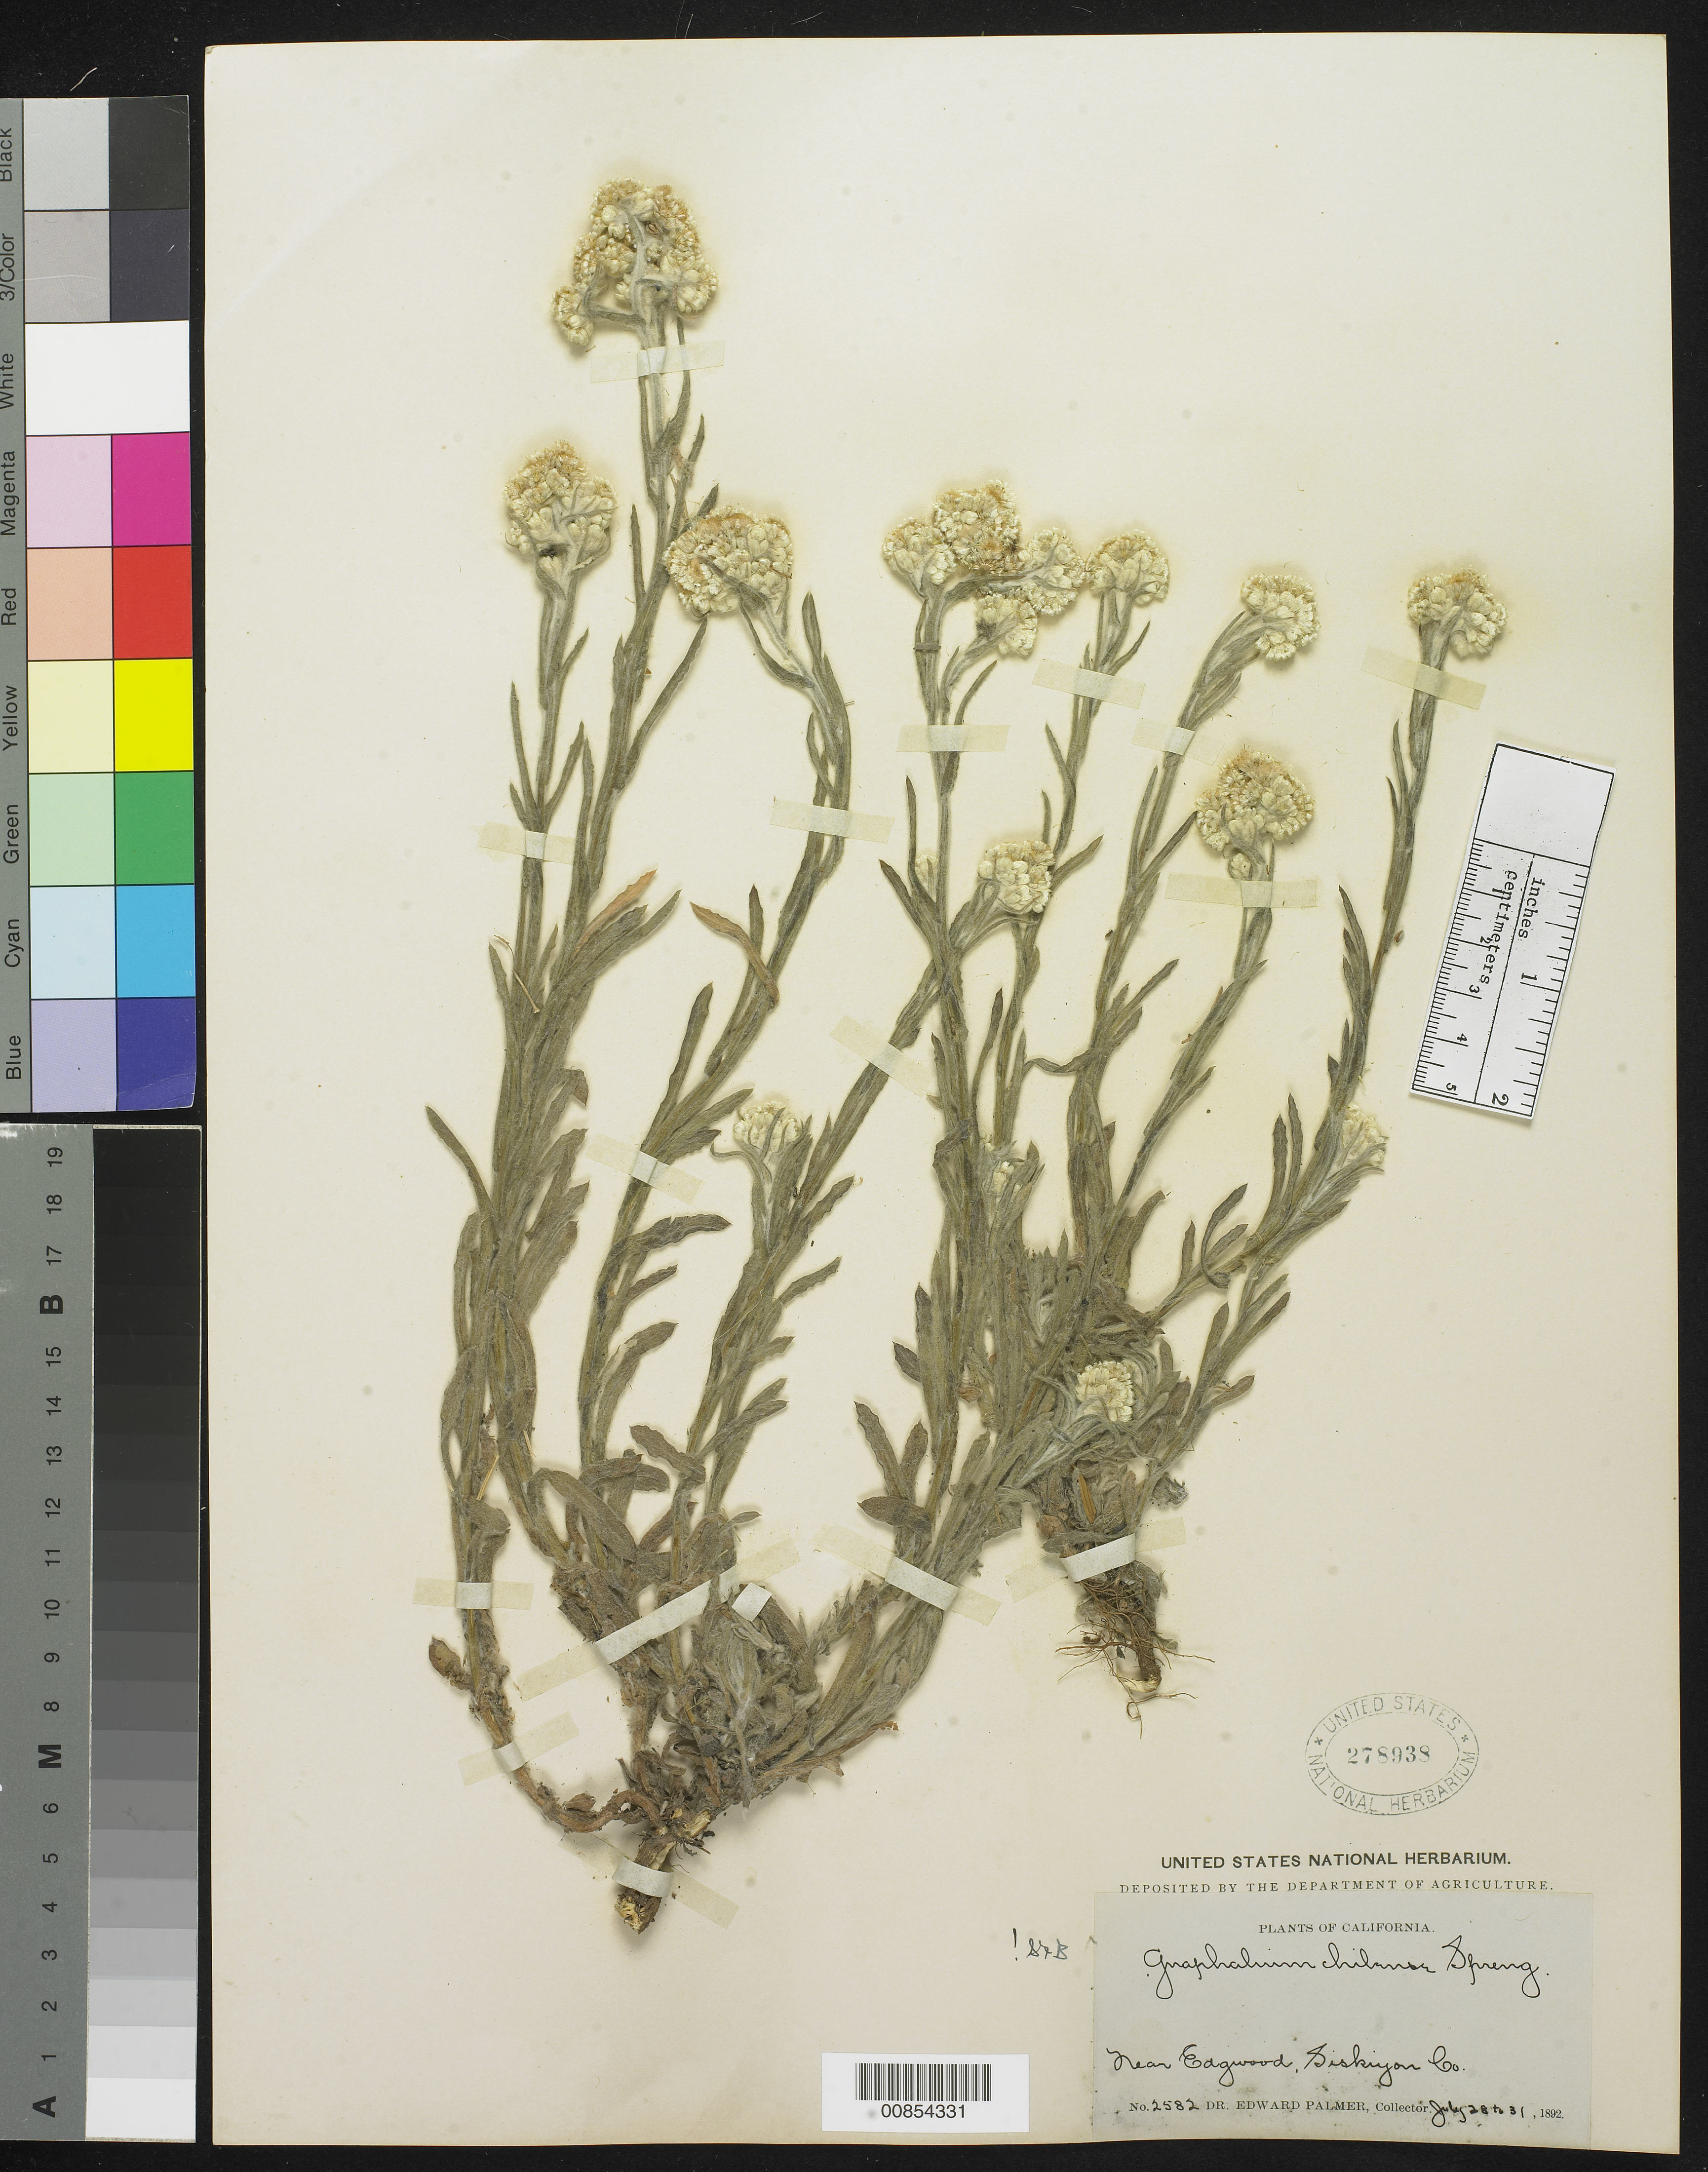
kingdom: Plantae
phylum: Tracheophyta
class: Magnoliopsida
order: Asterales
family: Asteraceae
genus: Pseudognaphalium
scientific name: Pseudognaphalium stramineum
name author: (Kunth) Anderb.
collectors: E. Palmer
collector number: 2582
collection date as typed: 28 Jul 1892 to 31 Jul 1892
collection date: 1892-07-28/1892-07-31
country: United States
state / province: California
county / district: Siskiyou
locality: Near Edgwood, Siskiyou County, California.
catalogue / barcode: US 278938